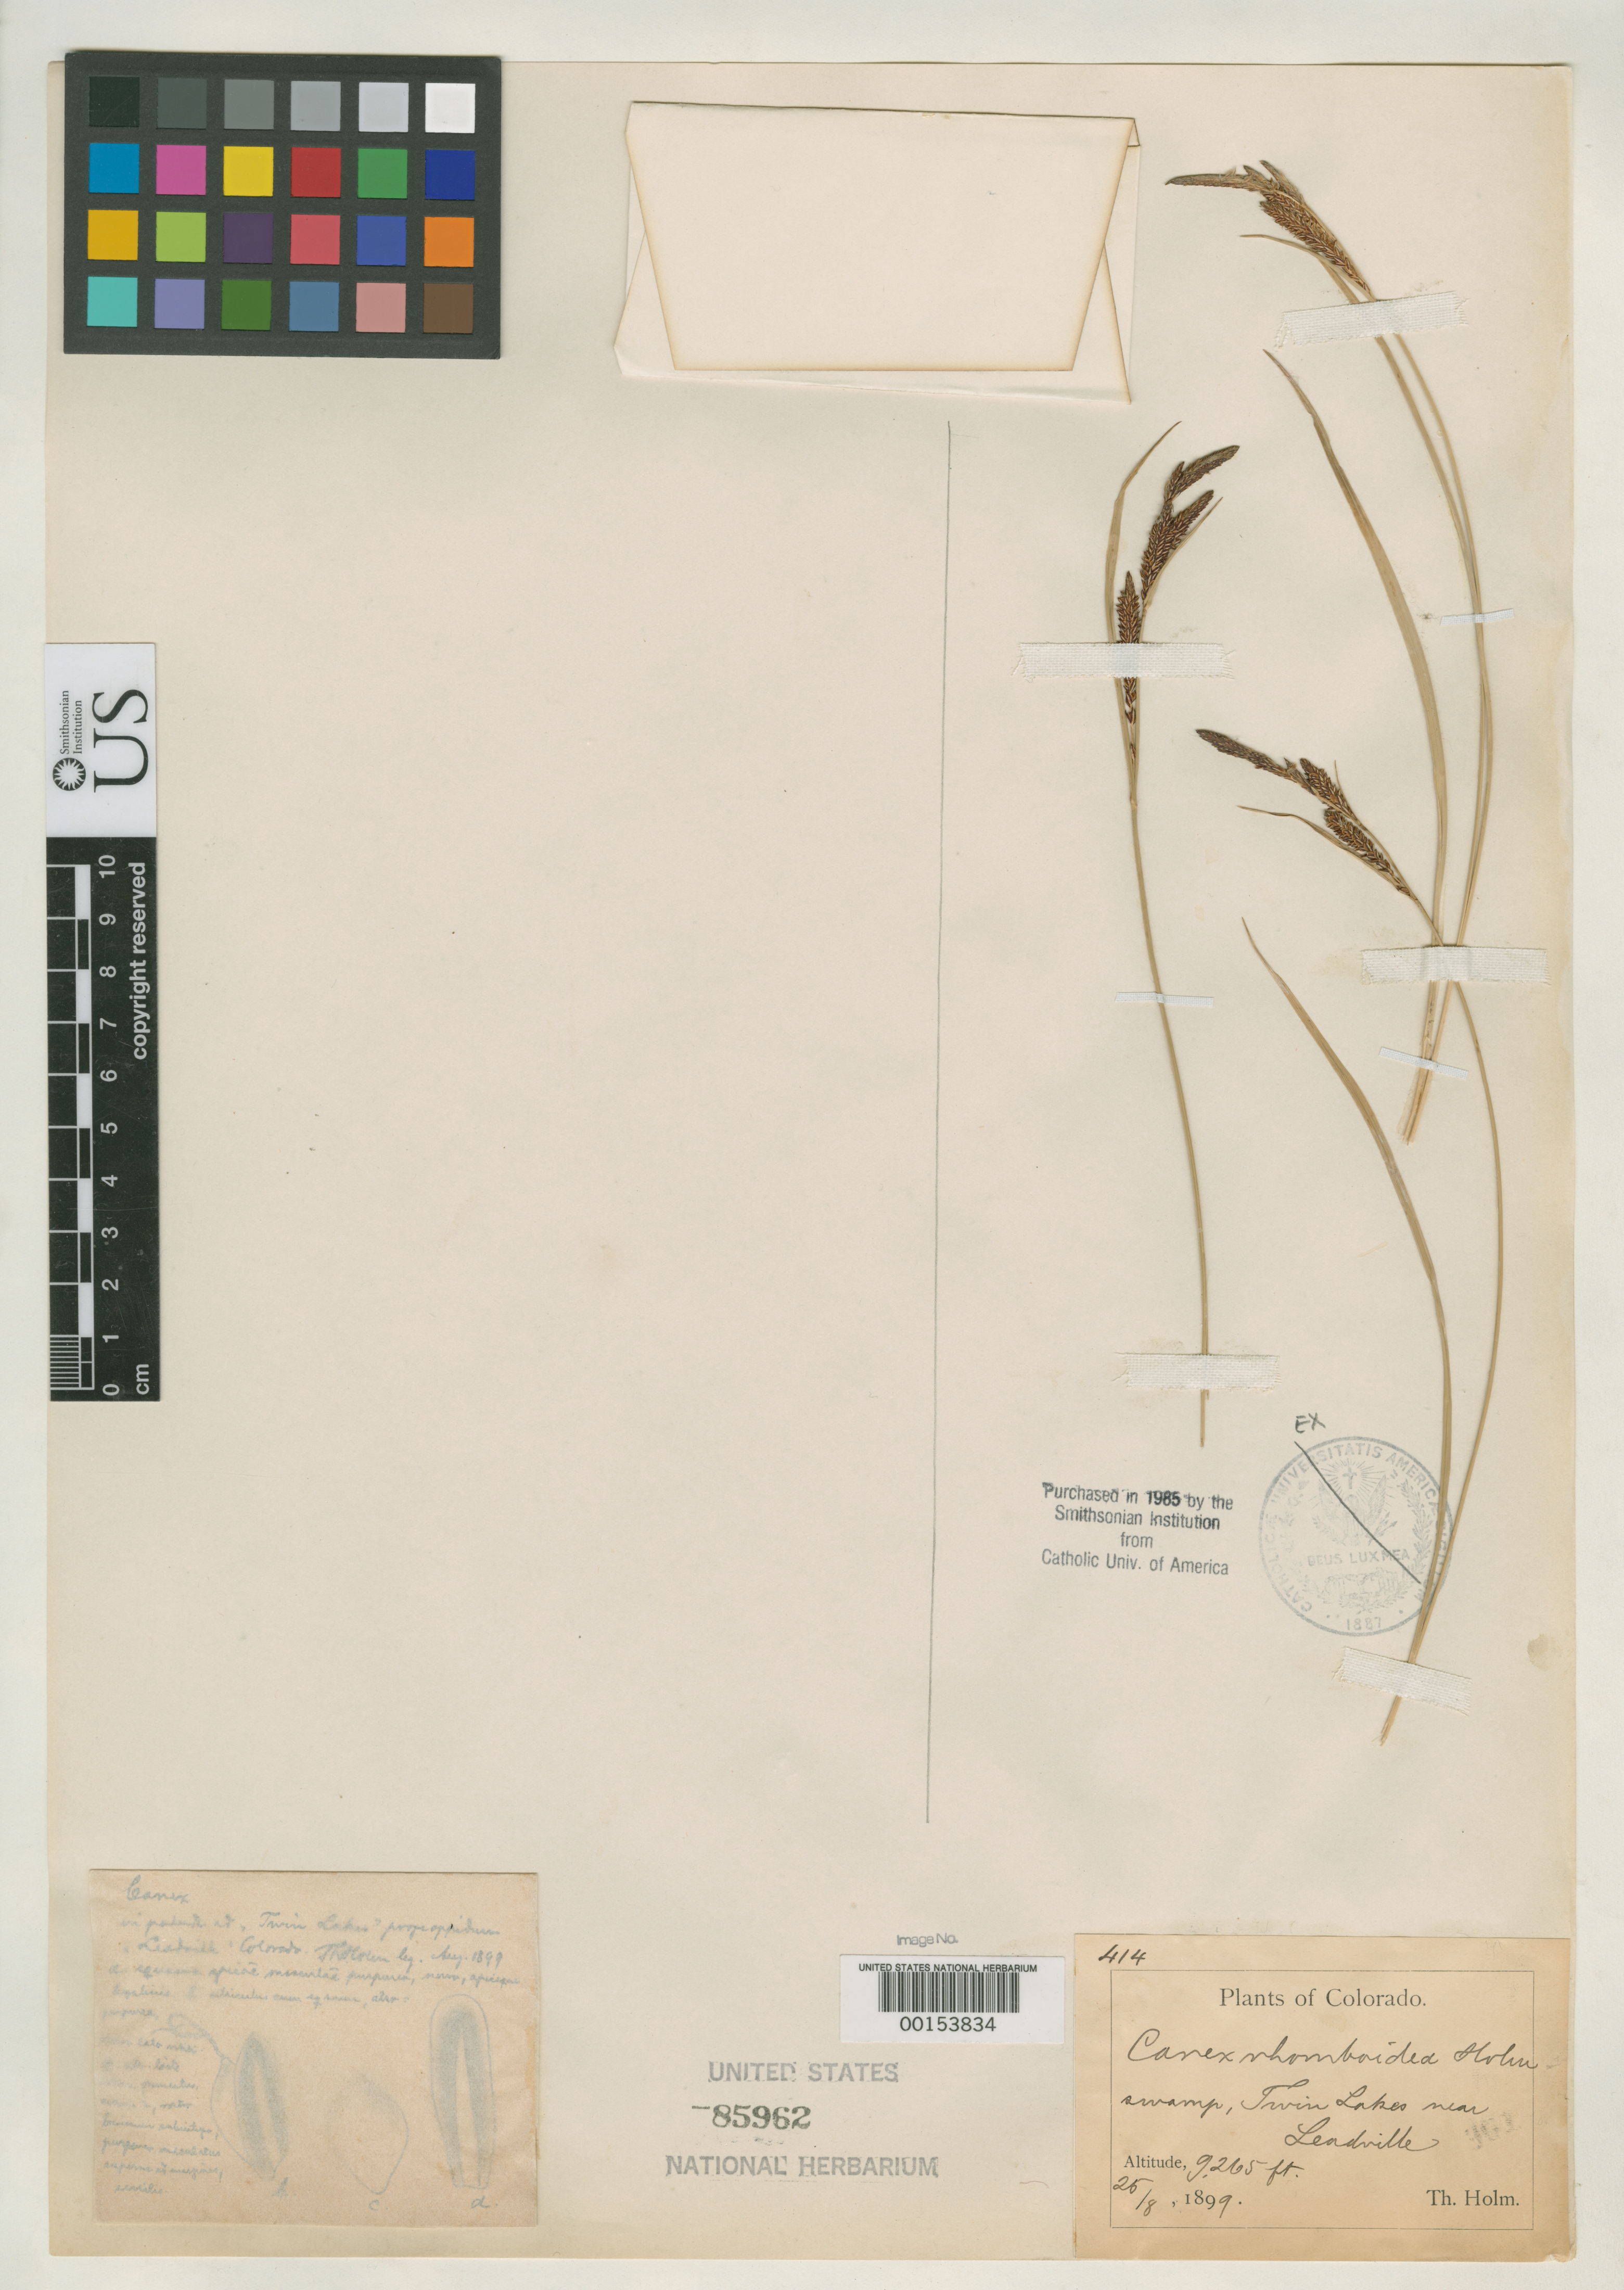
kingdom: Plantae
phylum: Tracheophyta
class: Liliopsida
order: Poales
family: Cyperaceae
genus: Carex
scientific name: Carex rhomboidea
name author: Holm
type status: Isosyntype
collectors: T. Holm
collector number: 414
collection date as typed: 25 Aug 1899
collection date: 1899-08-25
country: United States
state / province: Colorado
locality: Twin Lake near Leadville, Swamp.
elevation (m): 2824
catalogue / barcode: US 85962